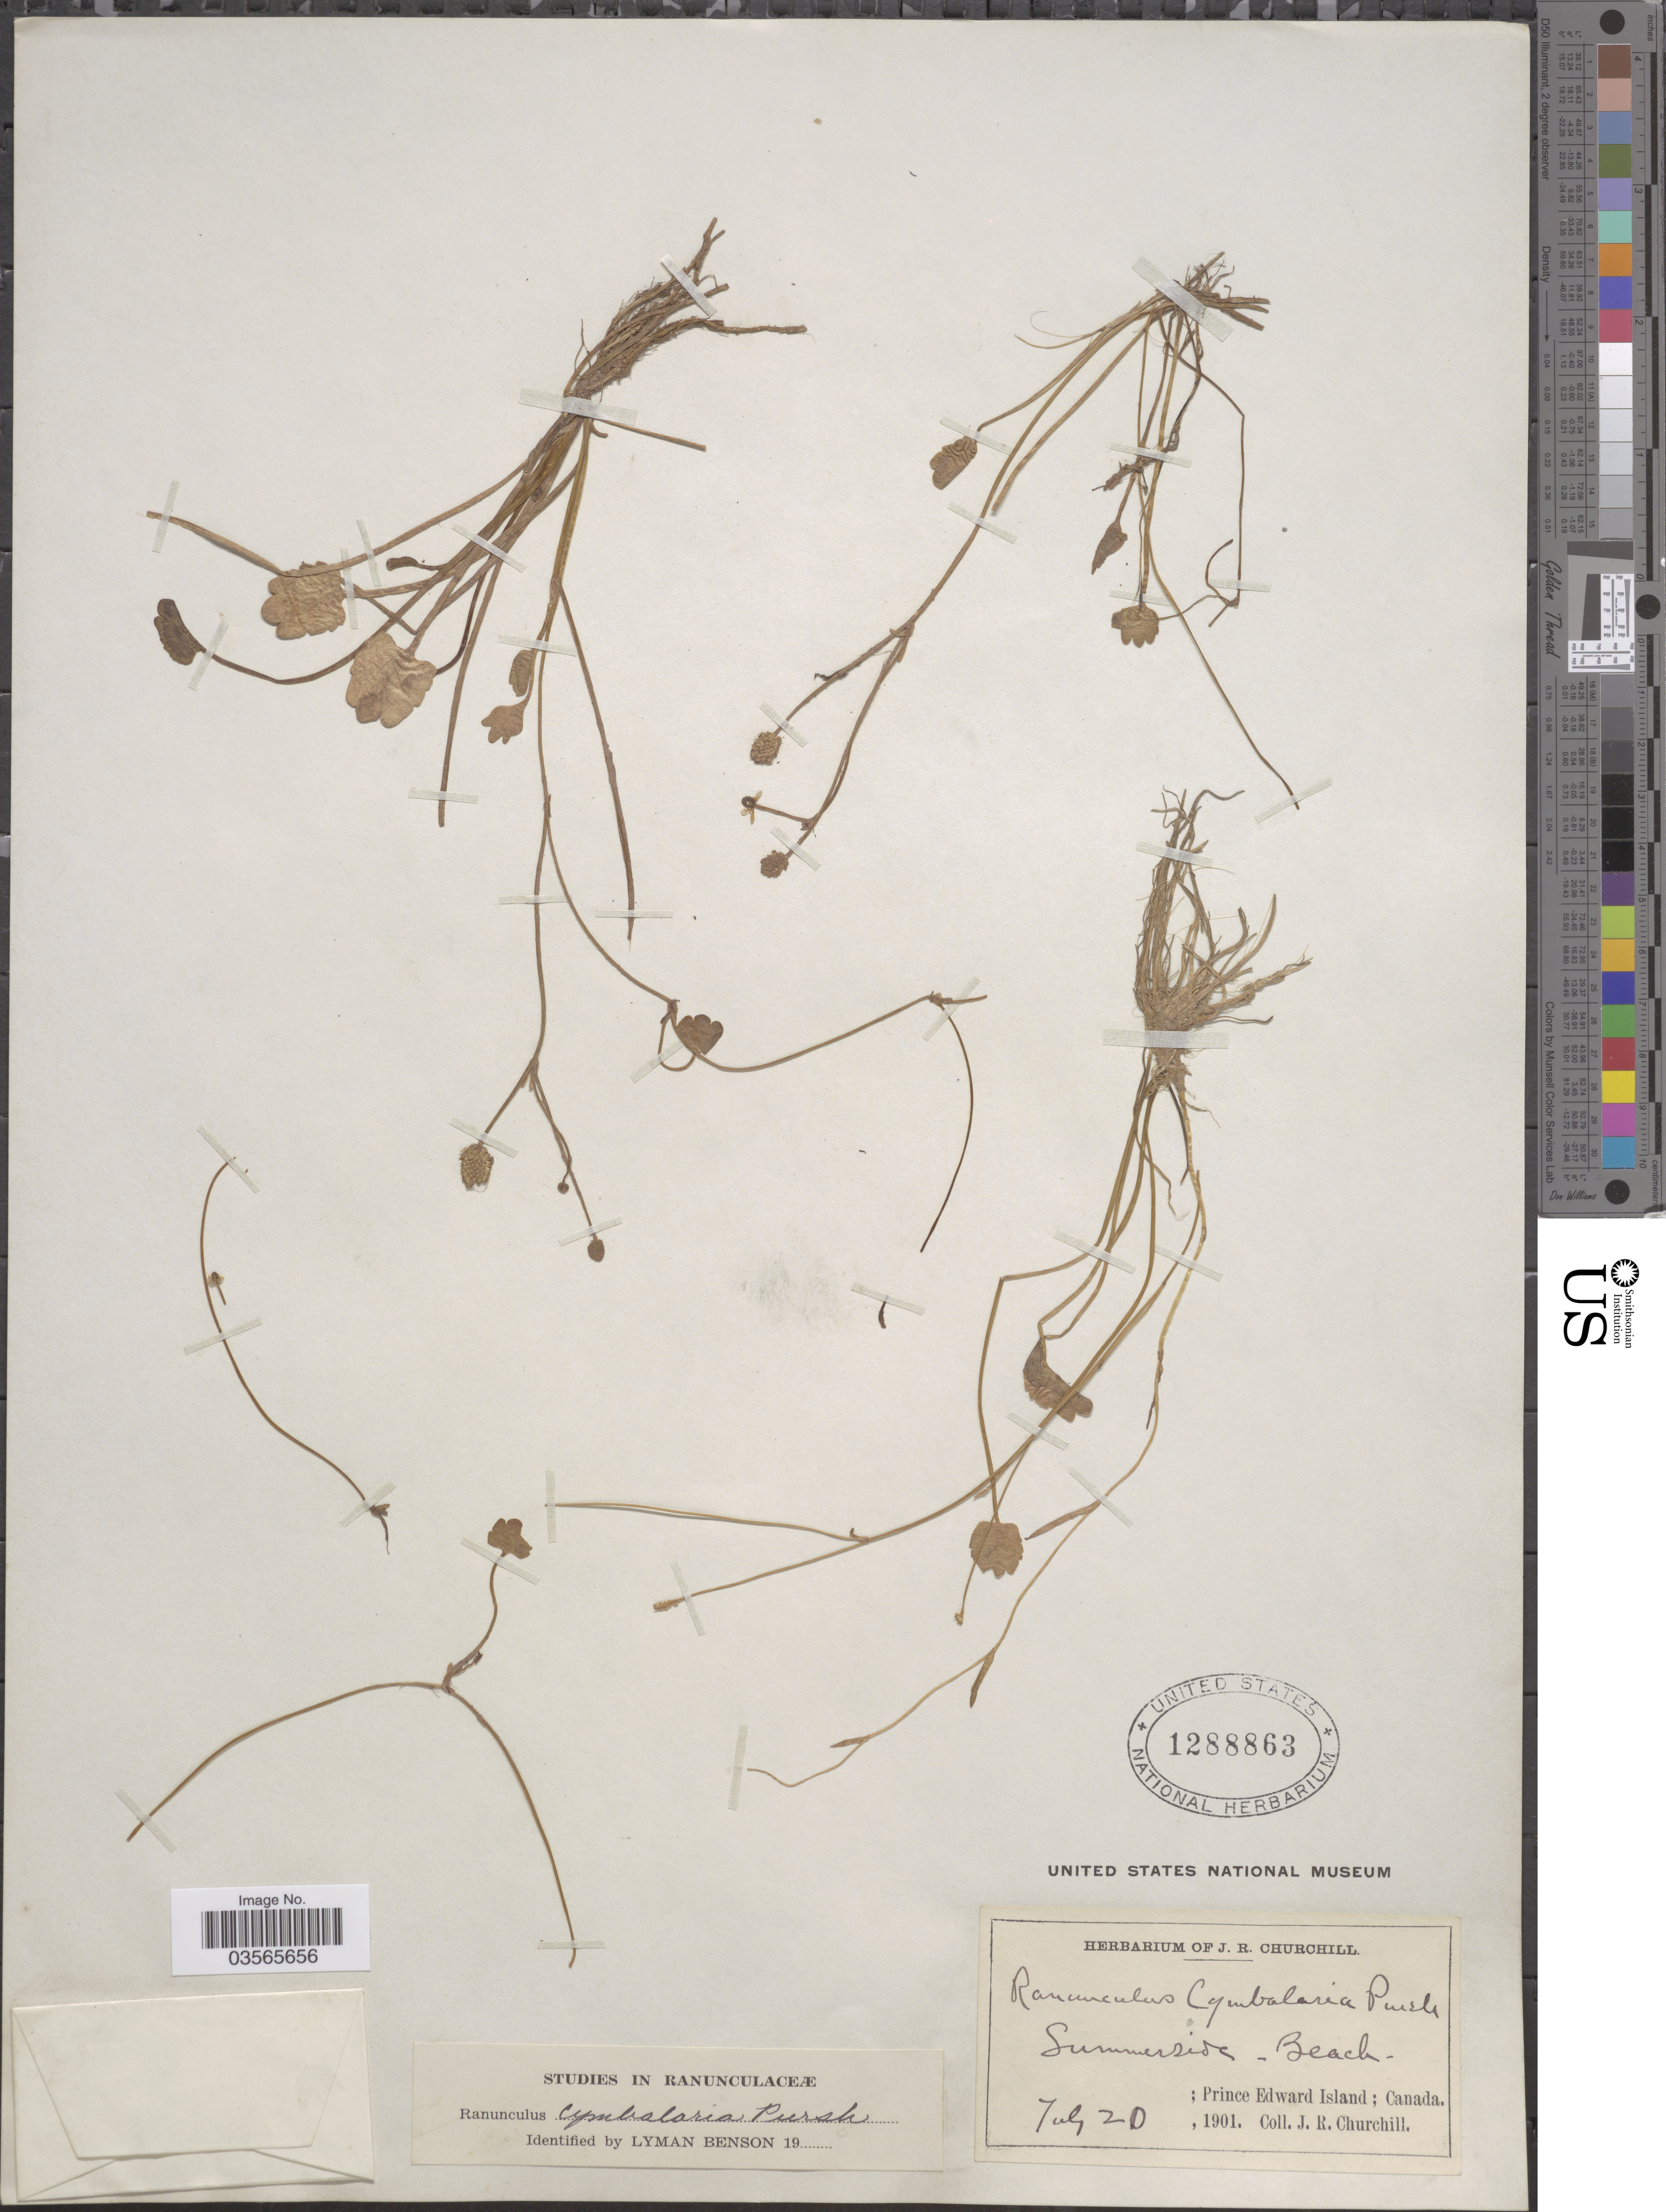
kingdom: Plantae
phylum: Tracheophyta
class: Magnoliopsida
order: Ranunculales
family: Ranunculaceae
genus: Halerpestes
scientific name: Halerpestes cymbalaria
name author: (Pursh) Greene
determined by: Strong, M. T., (US), Smithsonian Institution - National Museum of Natural History (UNITED STATES)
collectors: J. Churchill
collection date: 1901-07-20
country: Canada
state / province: Prince Edward Island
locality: Summerside Beach.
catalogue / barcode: US 1288863